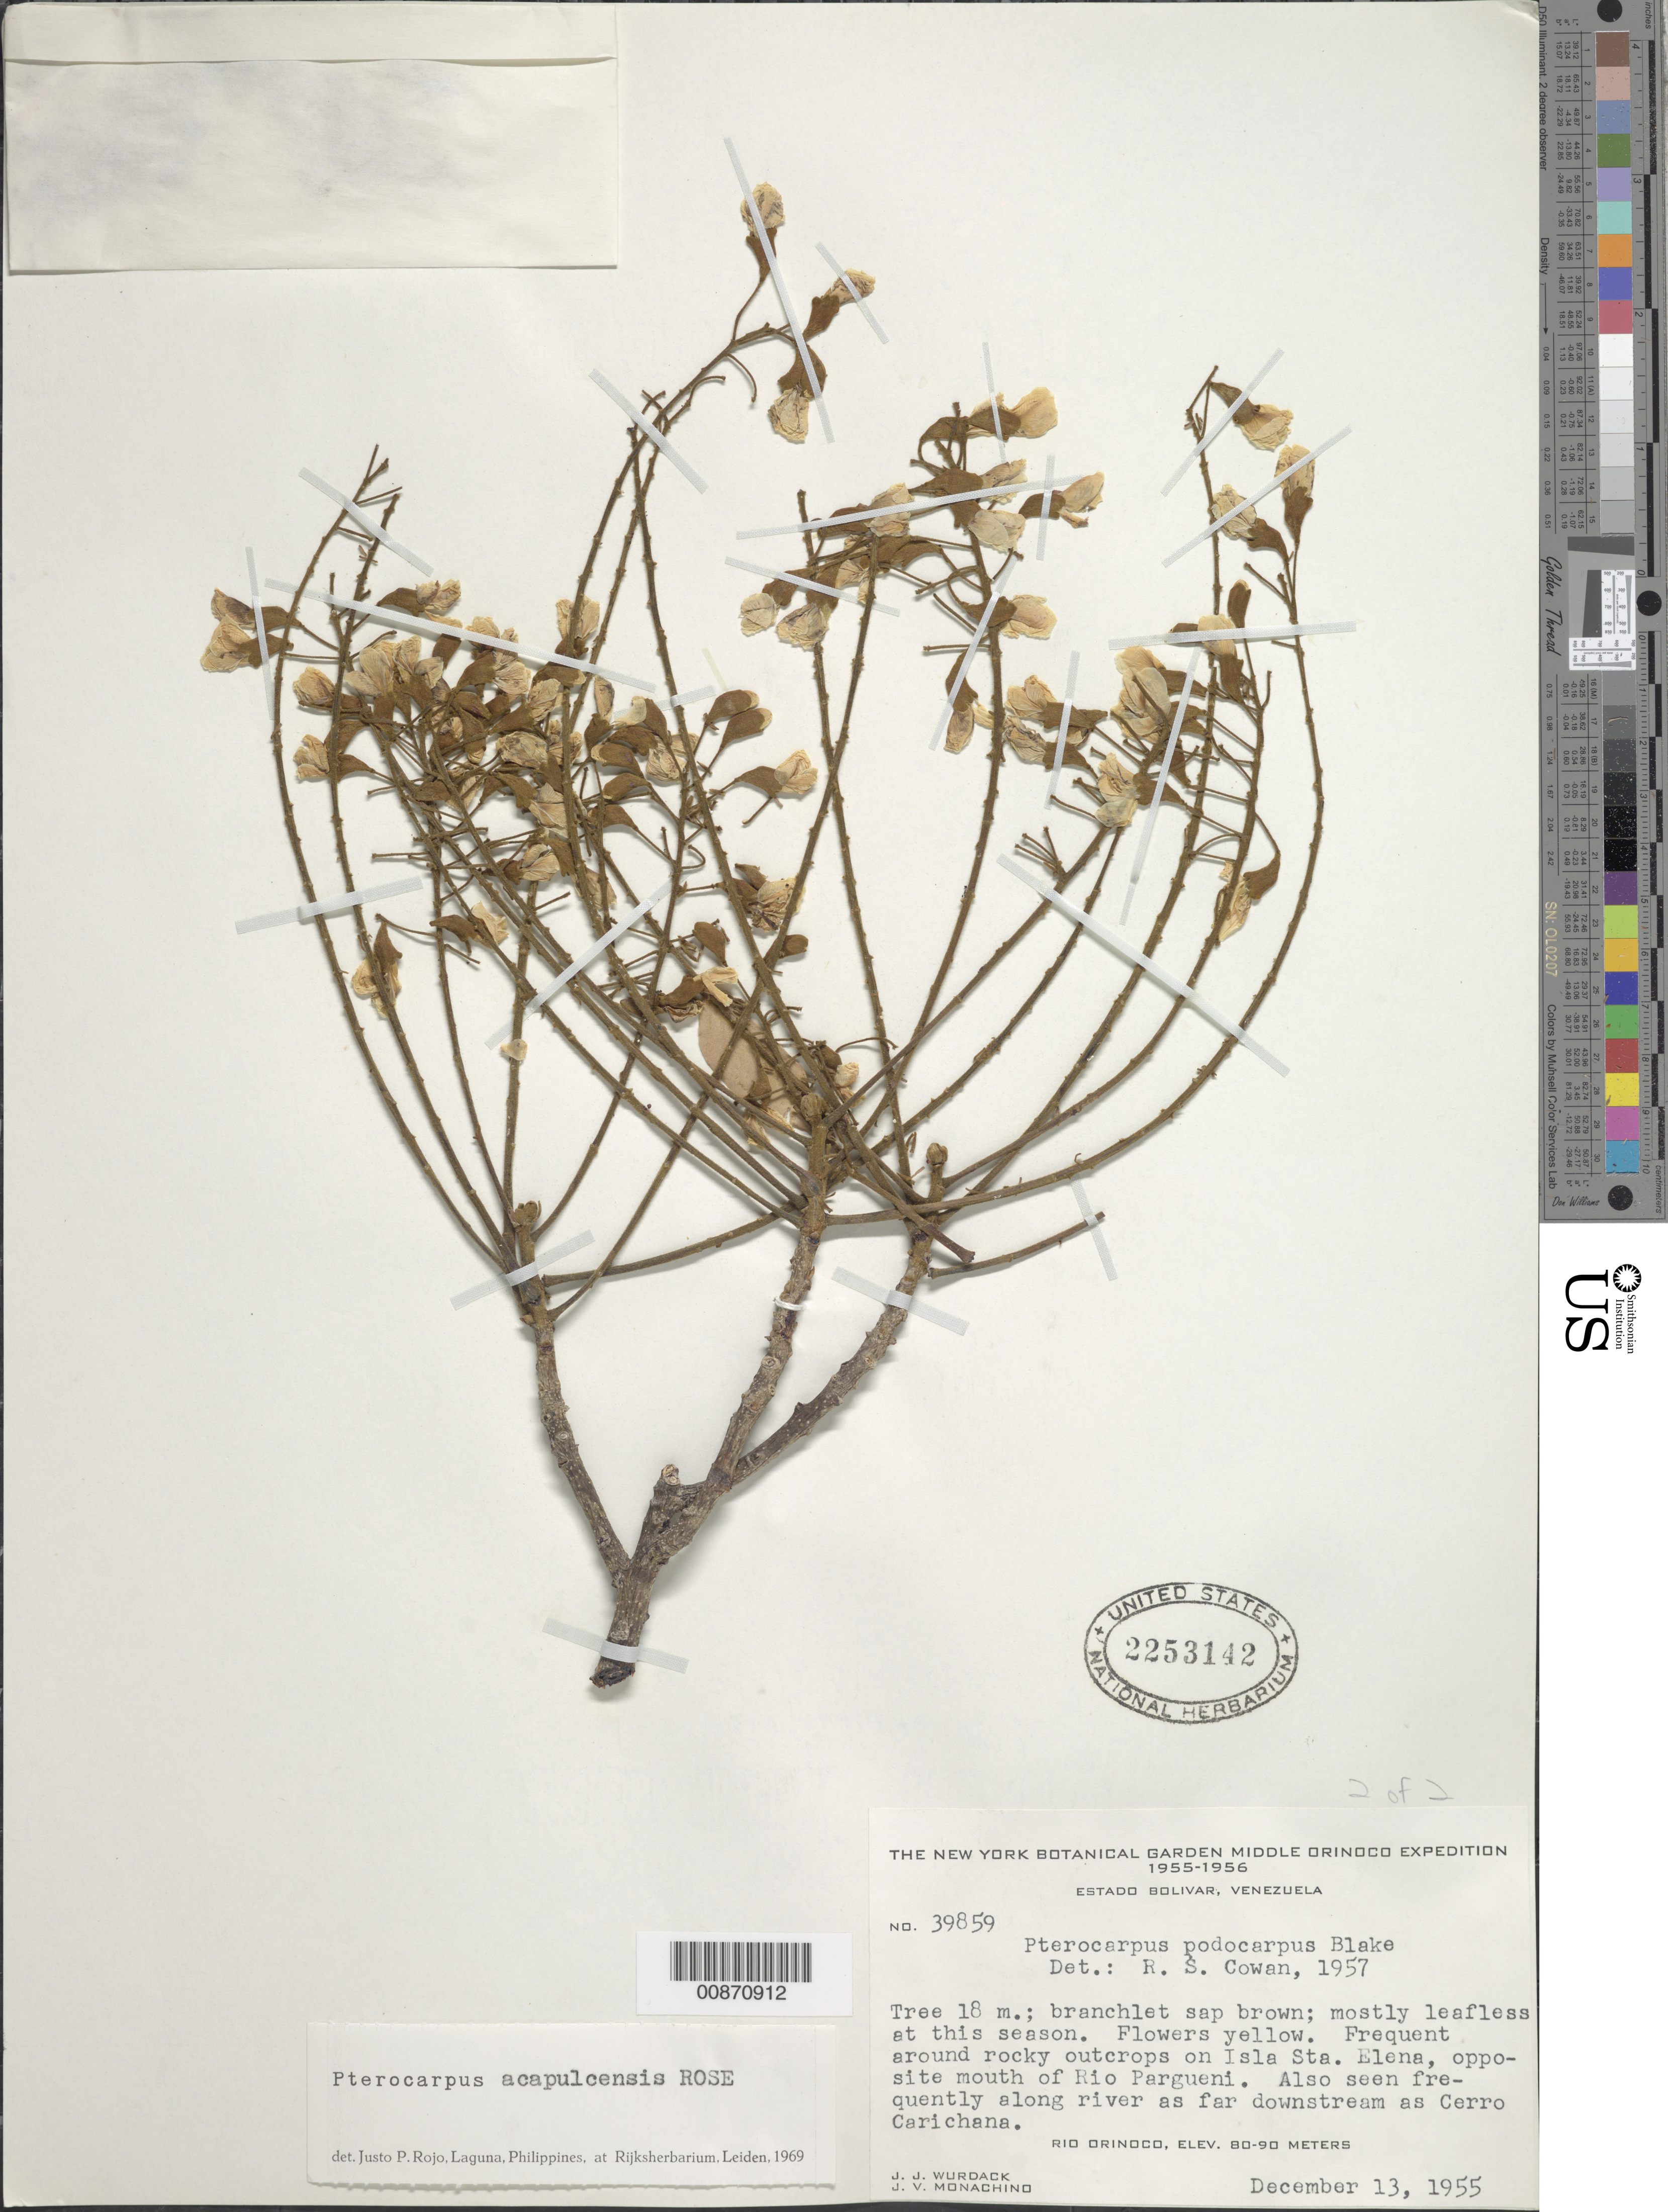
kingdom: Plantae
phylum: Tracheophyta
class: Magnoliopsida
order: Fabales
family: Fabaceae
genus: Pterocarpus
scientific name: Pterocarpus acapulcensis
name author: Rose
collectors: J. J. Wurdack & J. V. Monachino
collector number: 39859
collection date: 1955-12-13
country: Colombia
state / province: Bolívar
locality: Middle Orinco, frequent around rocky outcrops on isla Sta. Elena, opposite mouth of Rio Pargueni, also seen frequently along a river as far downstream as Cerro Carichana, Rio Orinoco.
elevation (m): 80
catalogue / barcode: US 2253142